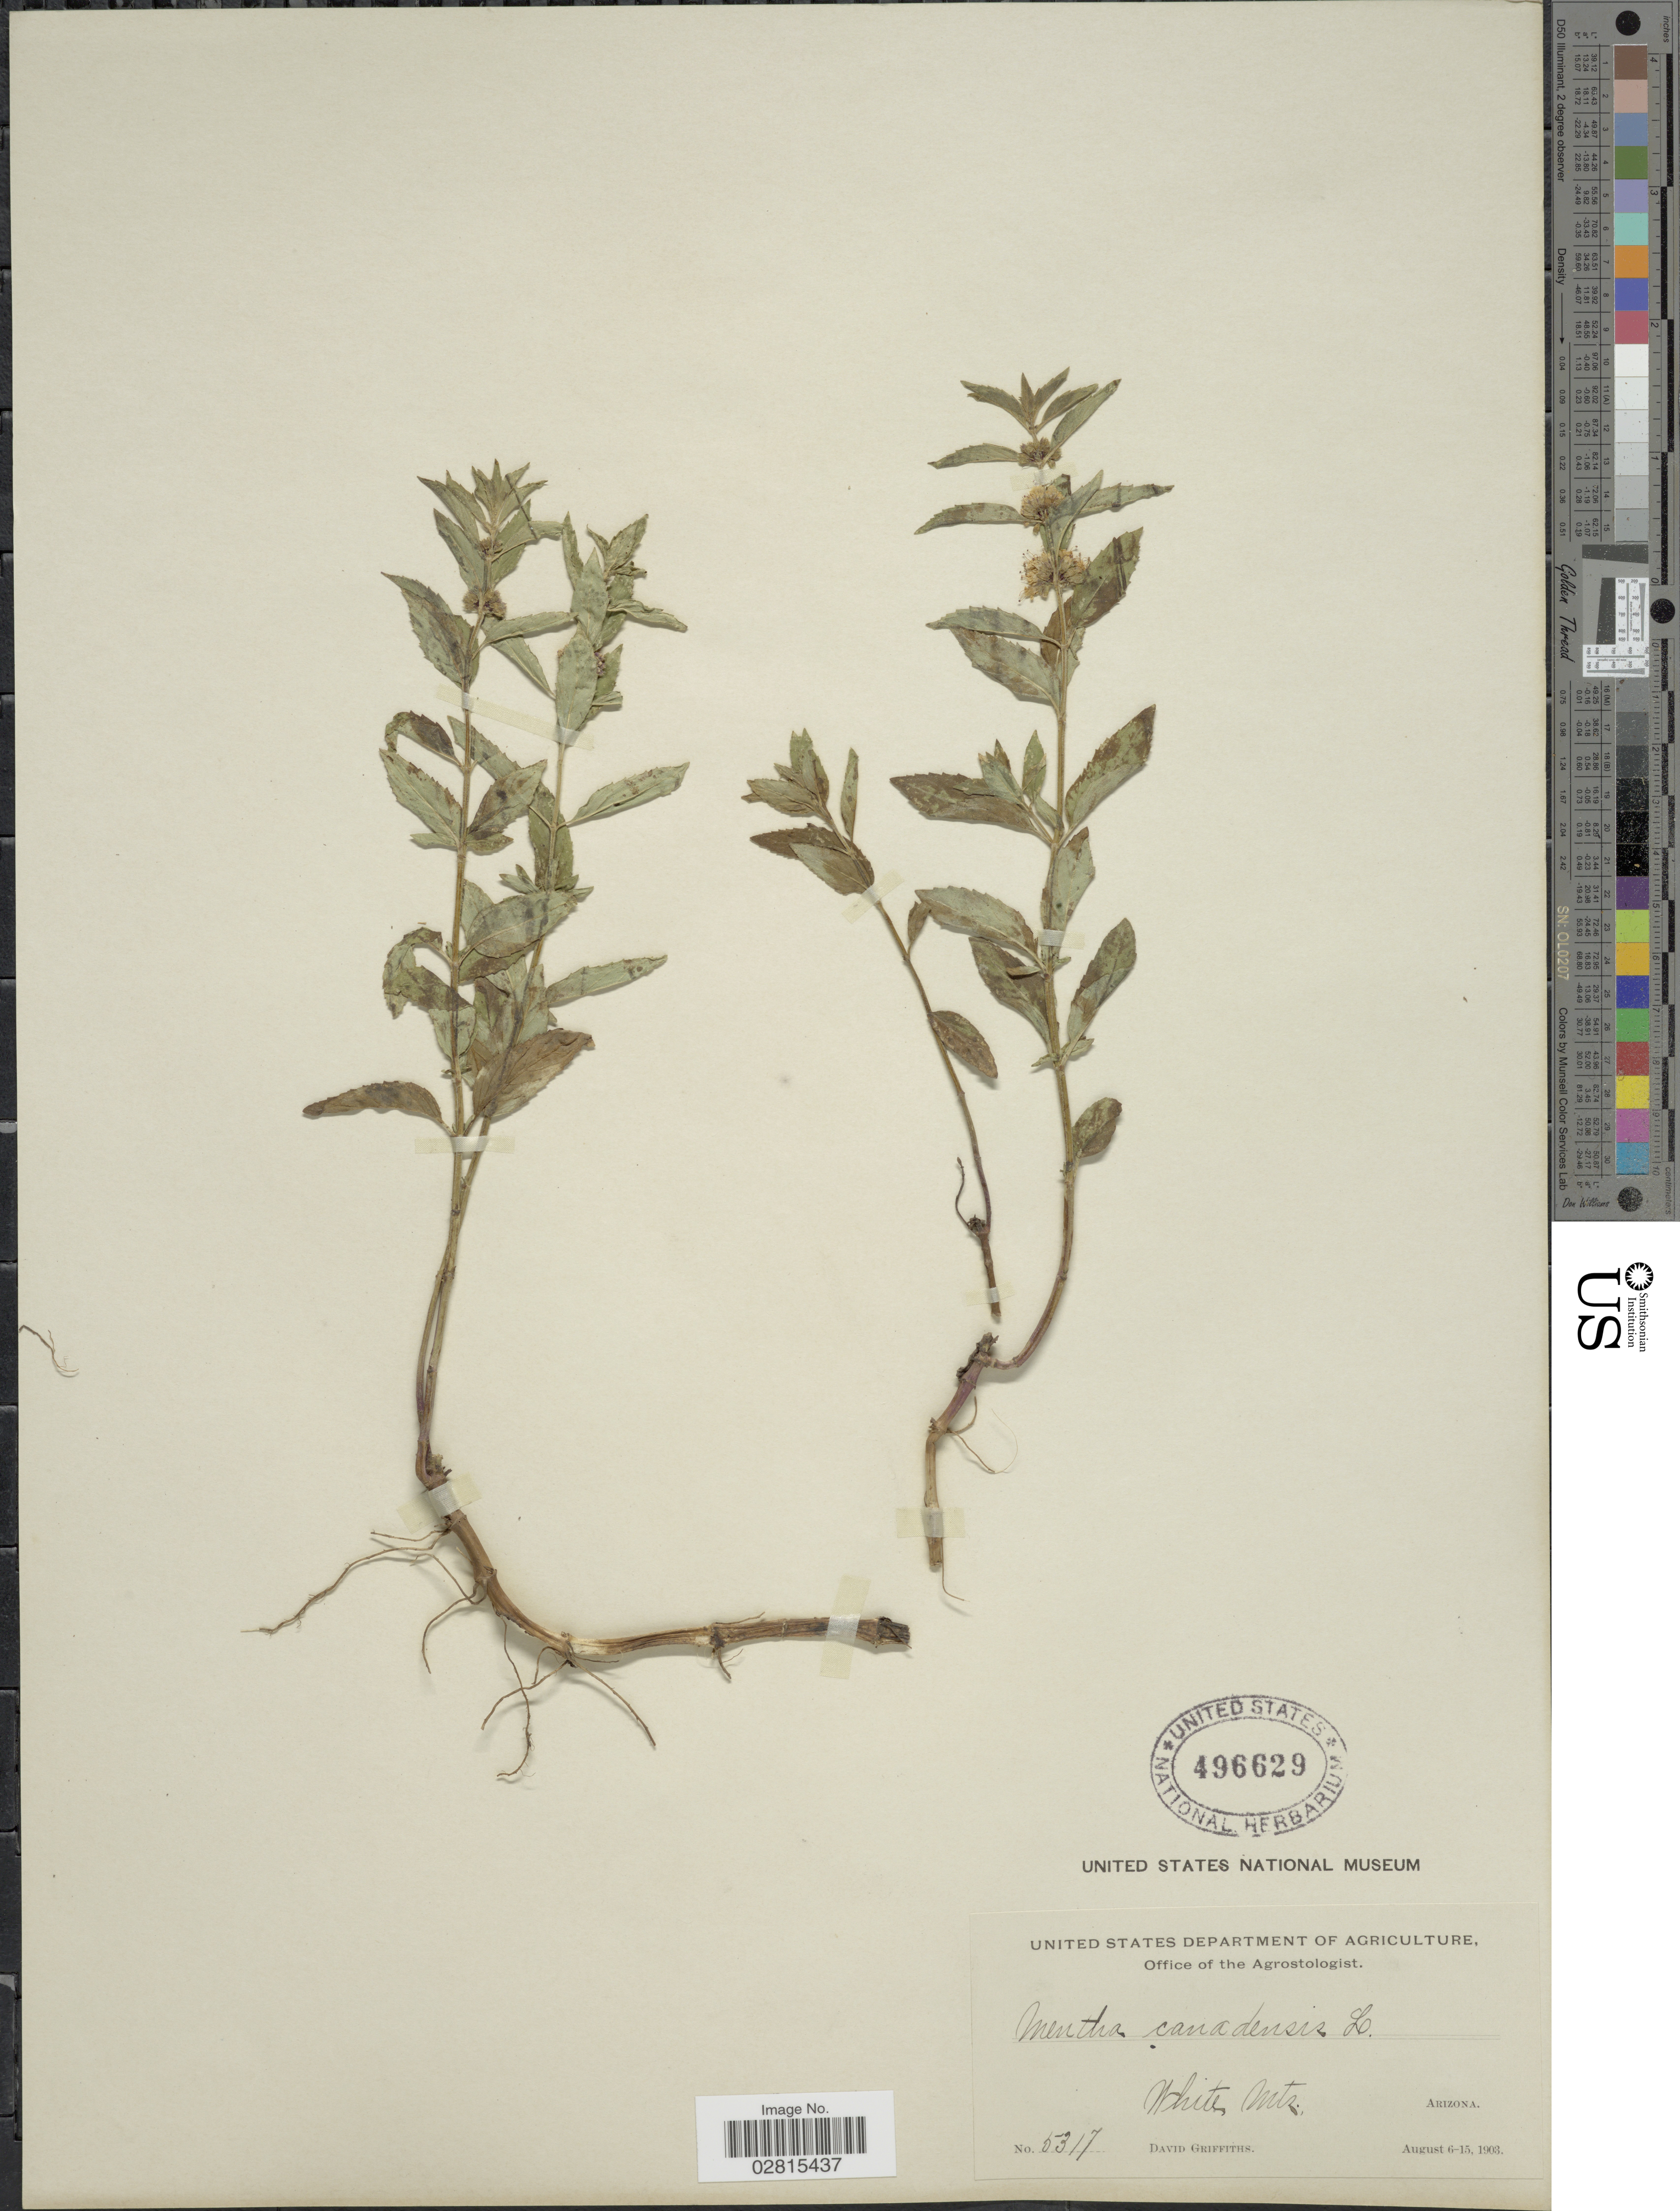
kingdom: Plantae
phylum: Tracheophyta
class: Magnoliopsida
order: Lamiales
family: Lamiaceae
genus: Mentha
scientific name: Mentha canadensis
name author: L.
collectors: D. Griffiths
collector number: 5317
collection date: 1903-08-06/1903-08-15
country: United States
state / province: Arizona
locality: White Mts.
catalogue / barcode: US 496629